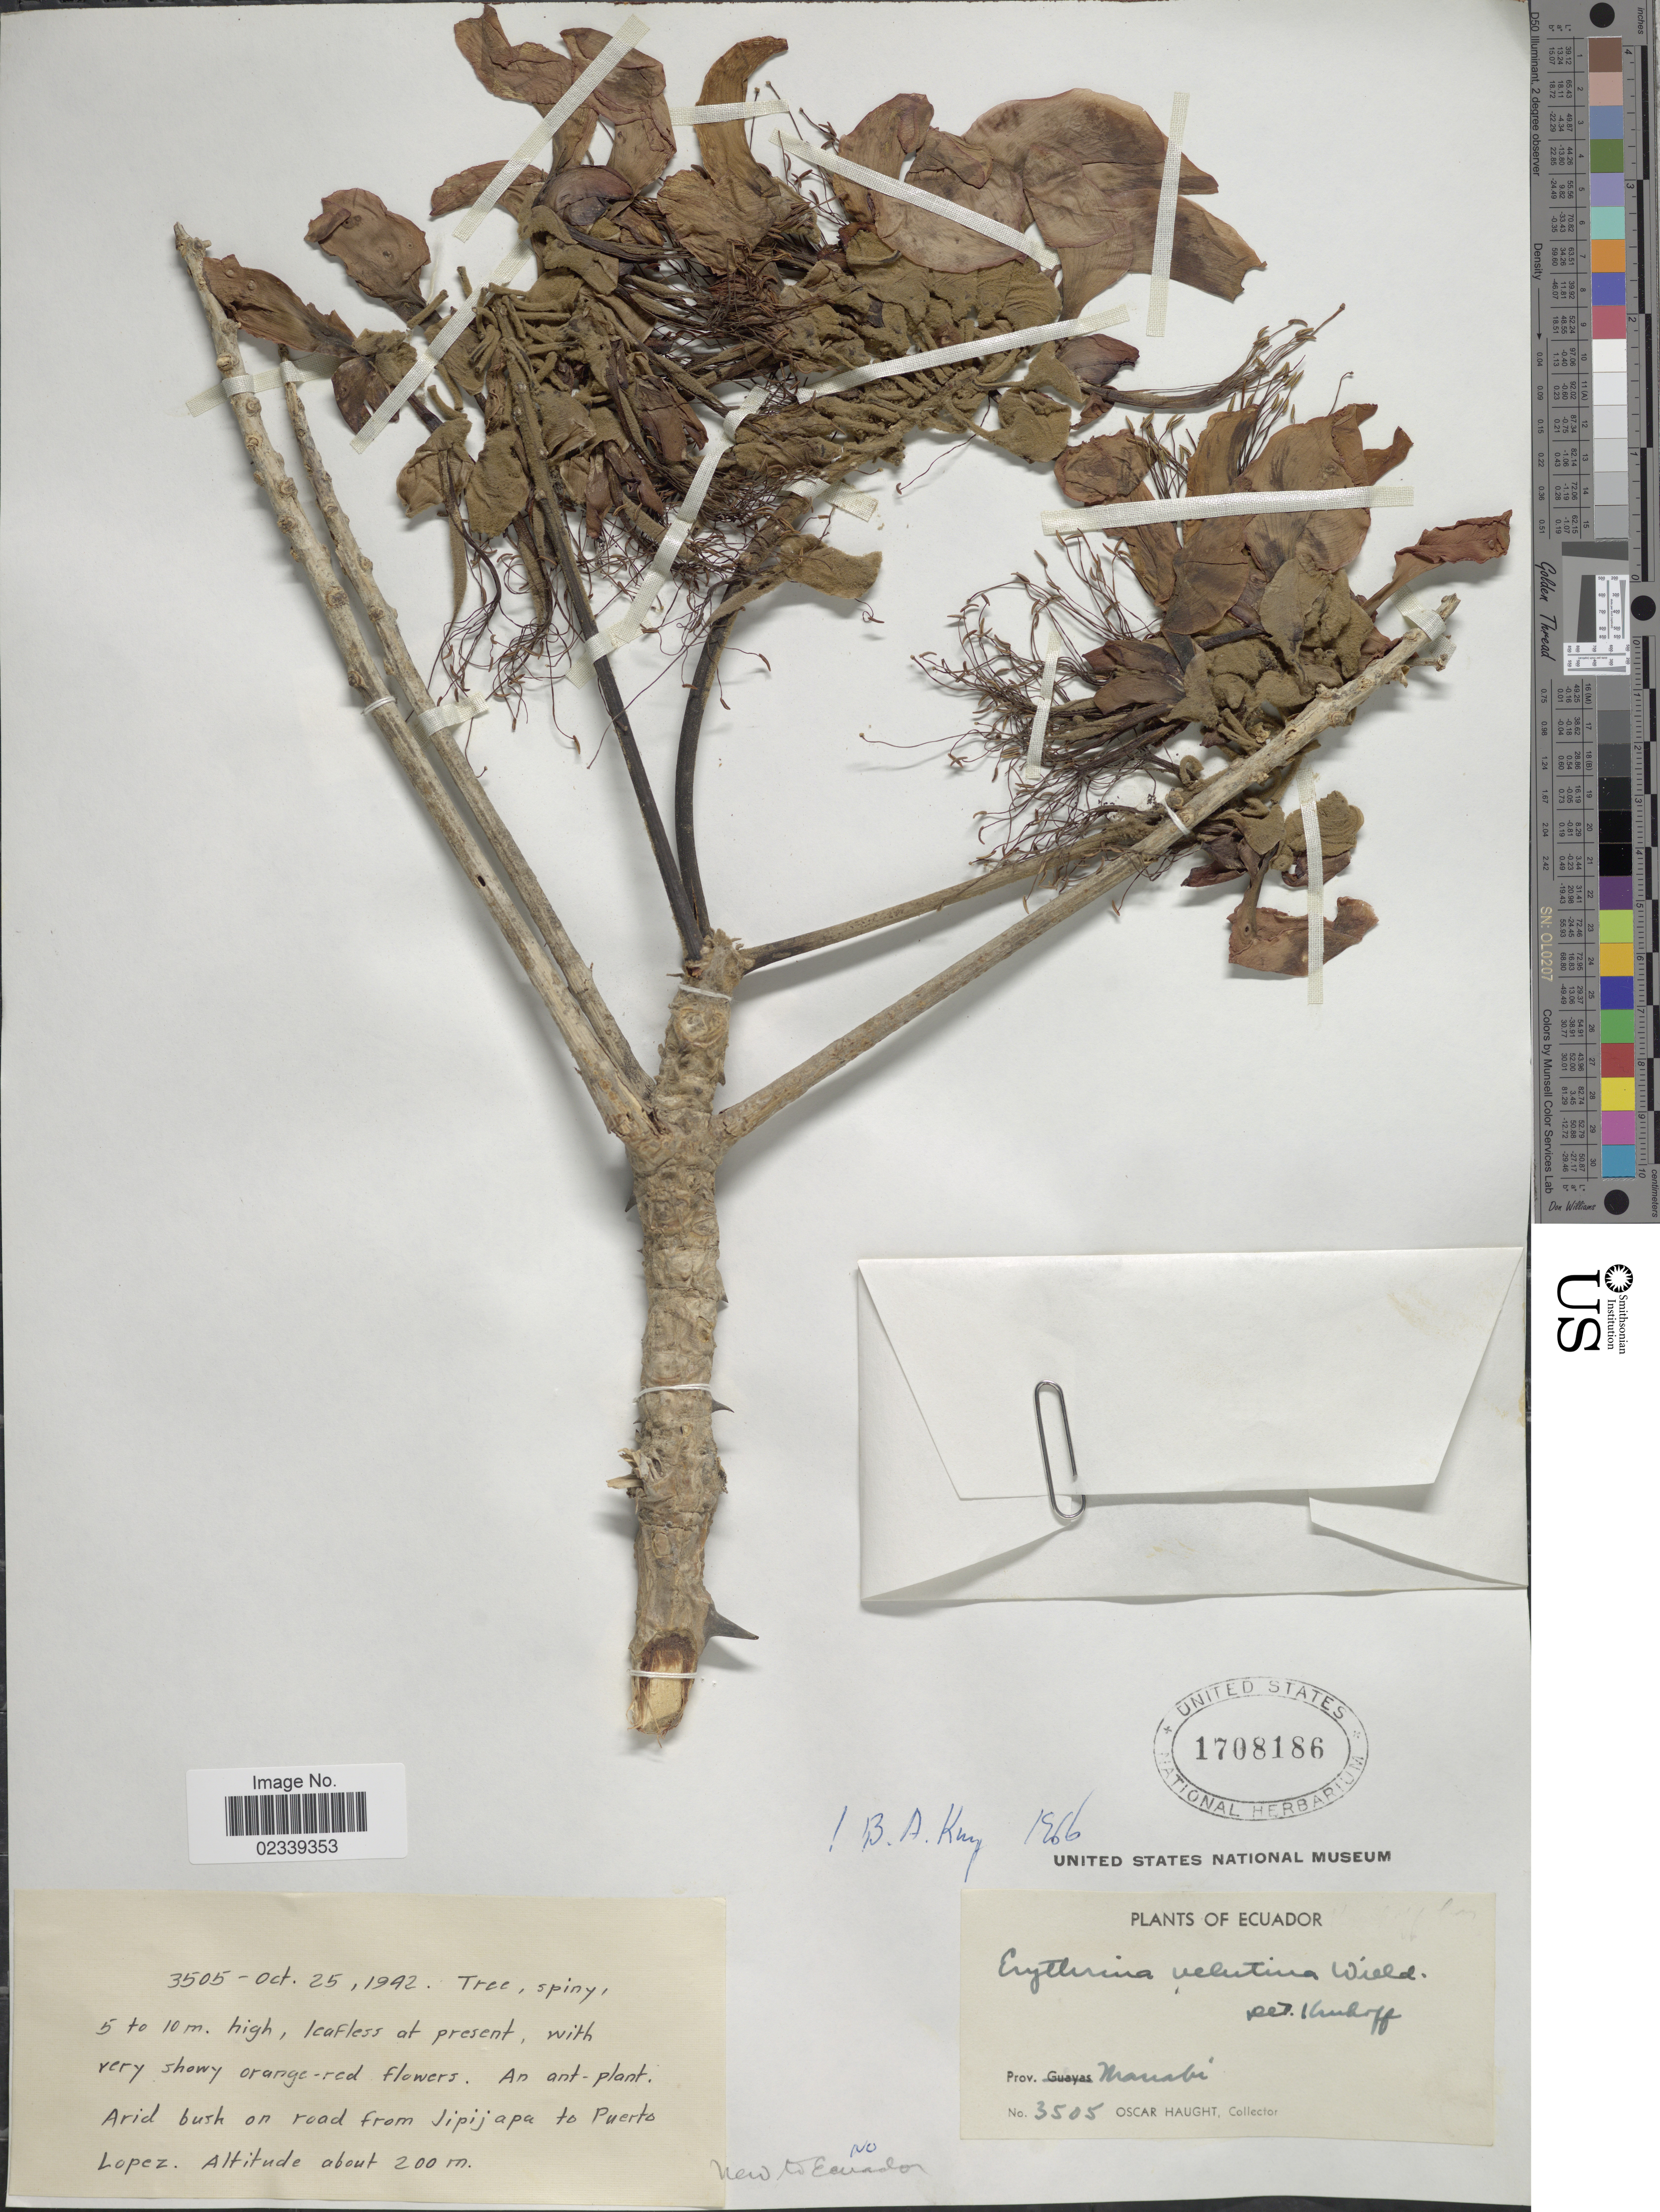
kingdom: Plantae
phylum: Tracheophyta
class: Magnoliopsida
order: Fabales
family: Fabaceae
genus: Erythrina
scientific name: Erythrina velutina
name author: Willd.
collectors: O. L. Haught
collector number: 3505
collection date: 1942-10-25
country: Ecuador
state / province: Manabí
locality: On road from Jipijapa to Puerto Lopez.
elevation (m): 200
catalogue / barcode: US 1708186